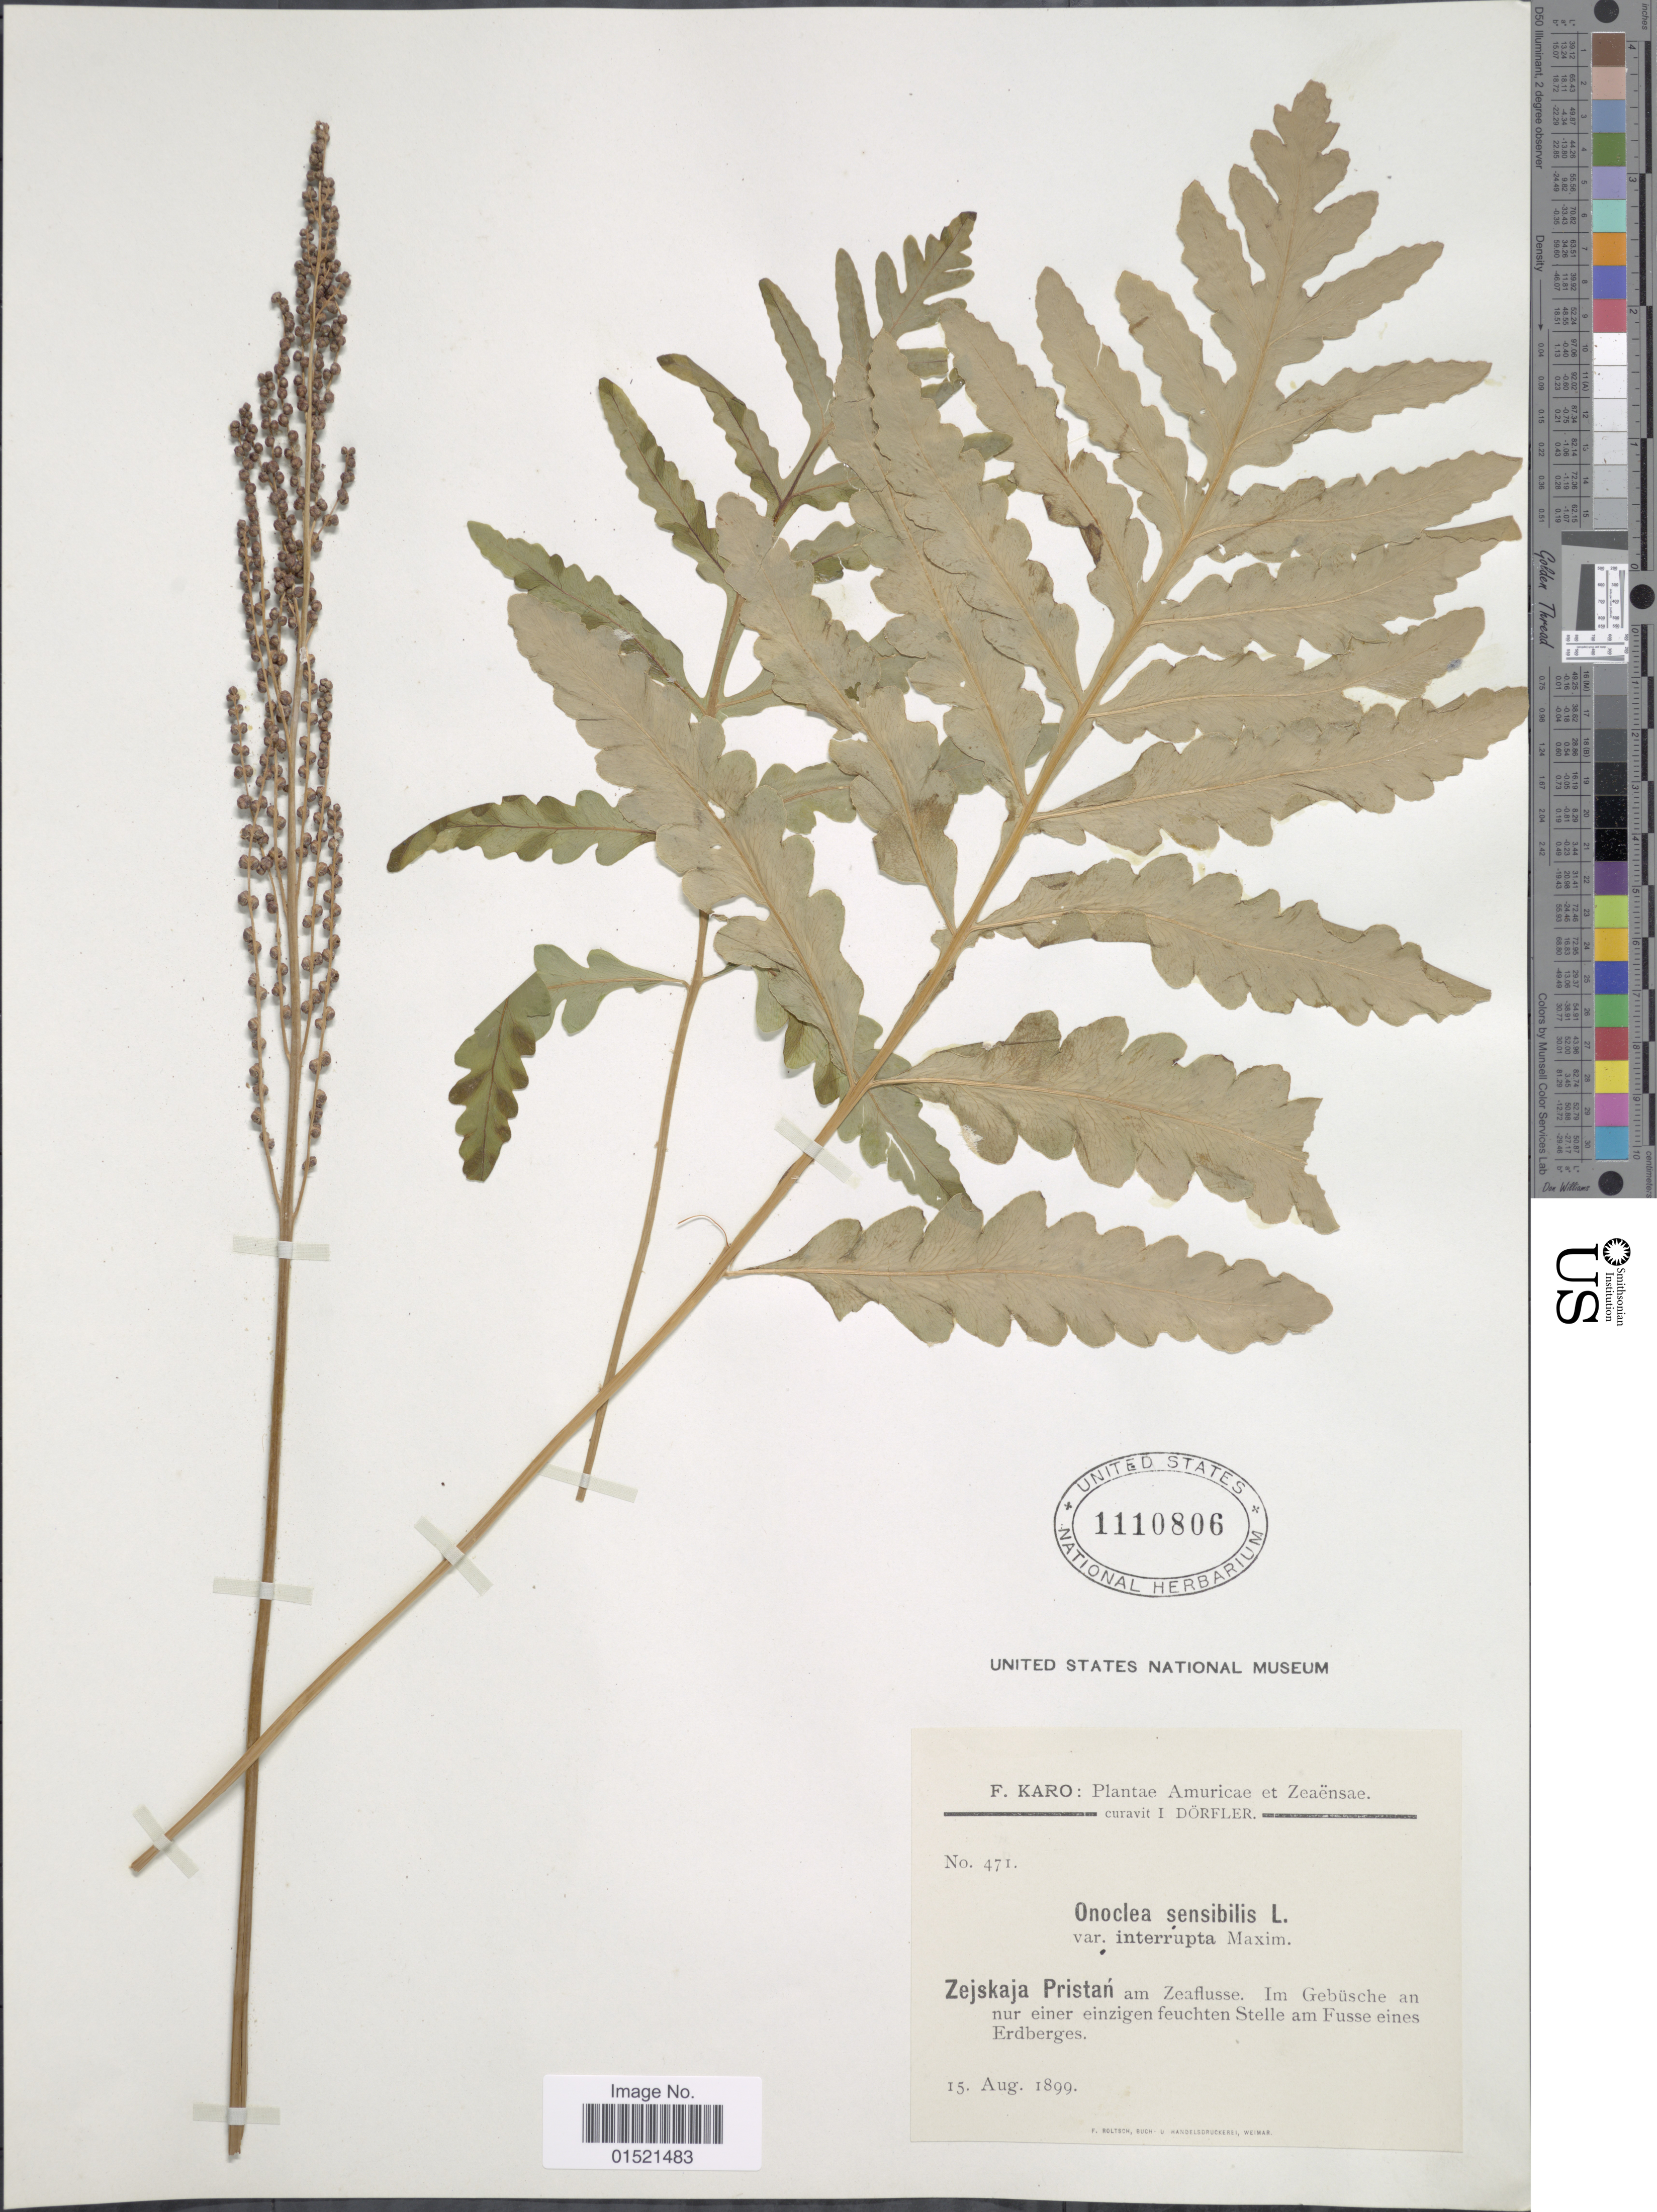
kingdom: Plantae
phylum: Tracheophyta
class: Polypodiopsida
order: Polypodiales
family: Onocleaceae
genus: Onoclea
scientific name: Onoclea sensibilis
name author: L.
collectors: F. Karo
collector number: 471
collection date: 1899-08-15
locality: Amuricae et Zeaënsae. Zejskaja Pristan am Zeaflusse. Im Gebüsche an nur einer einzigen feuchten Stelle am Fusse eines Erdberges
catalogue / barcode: US 1110806